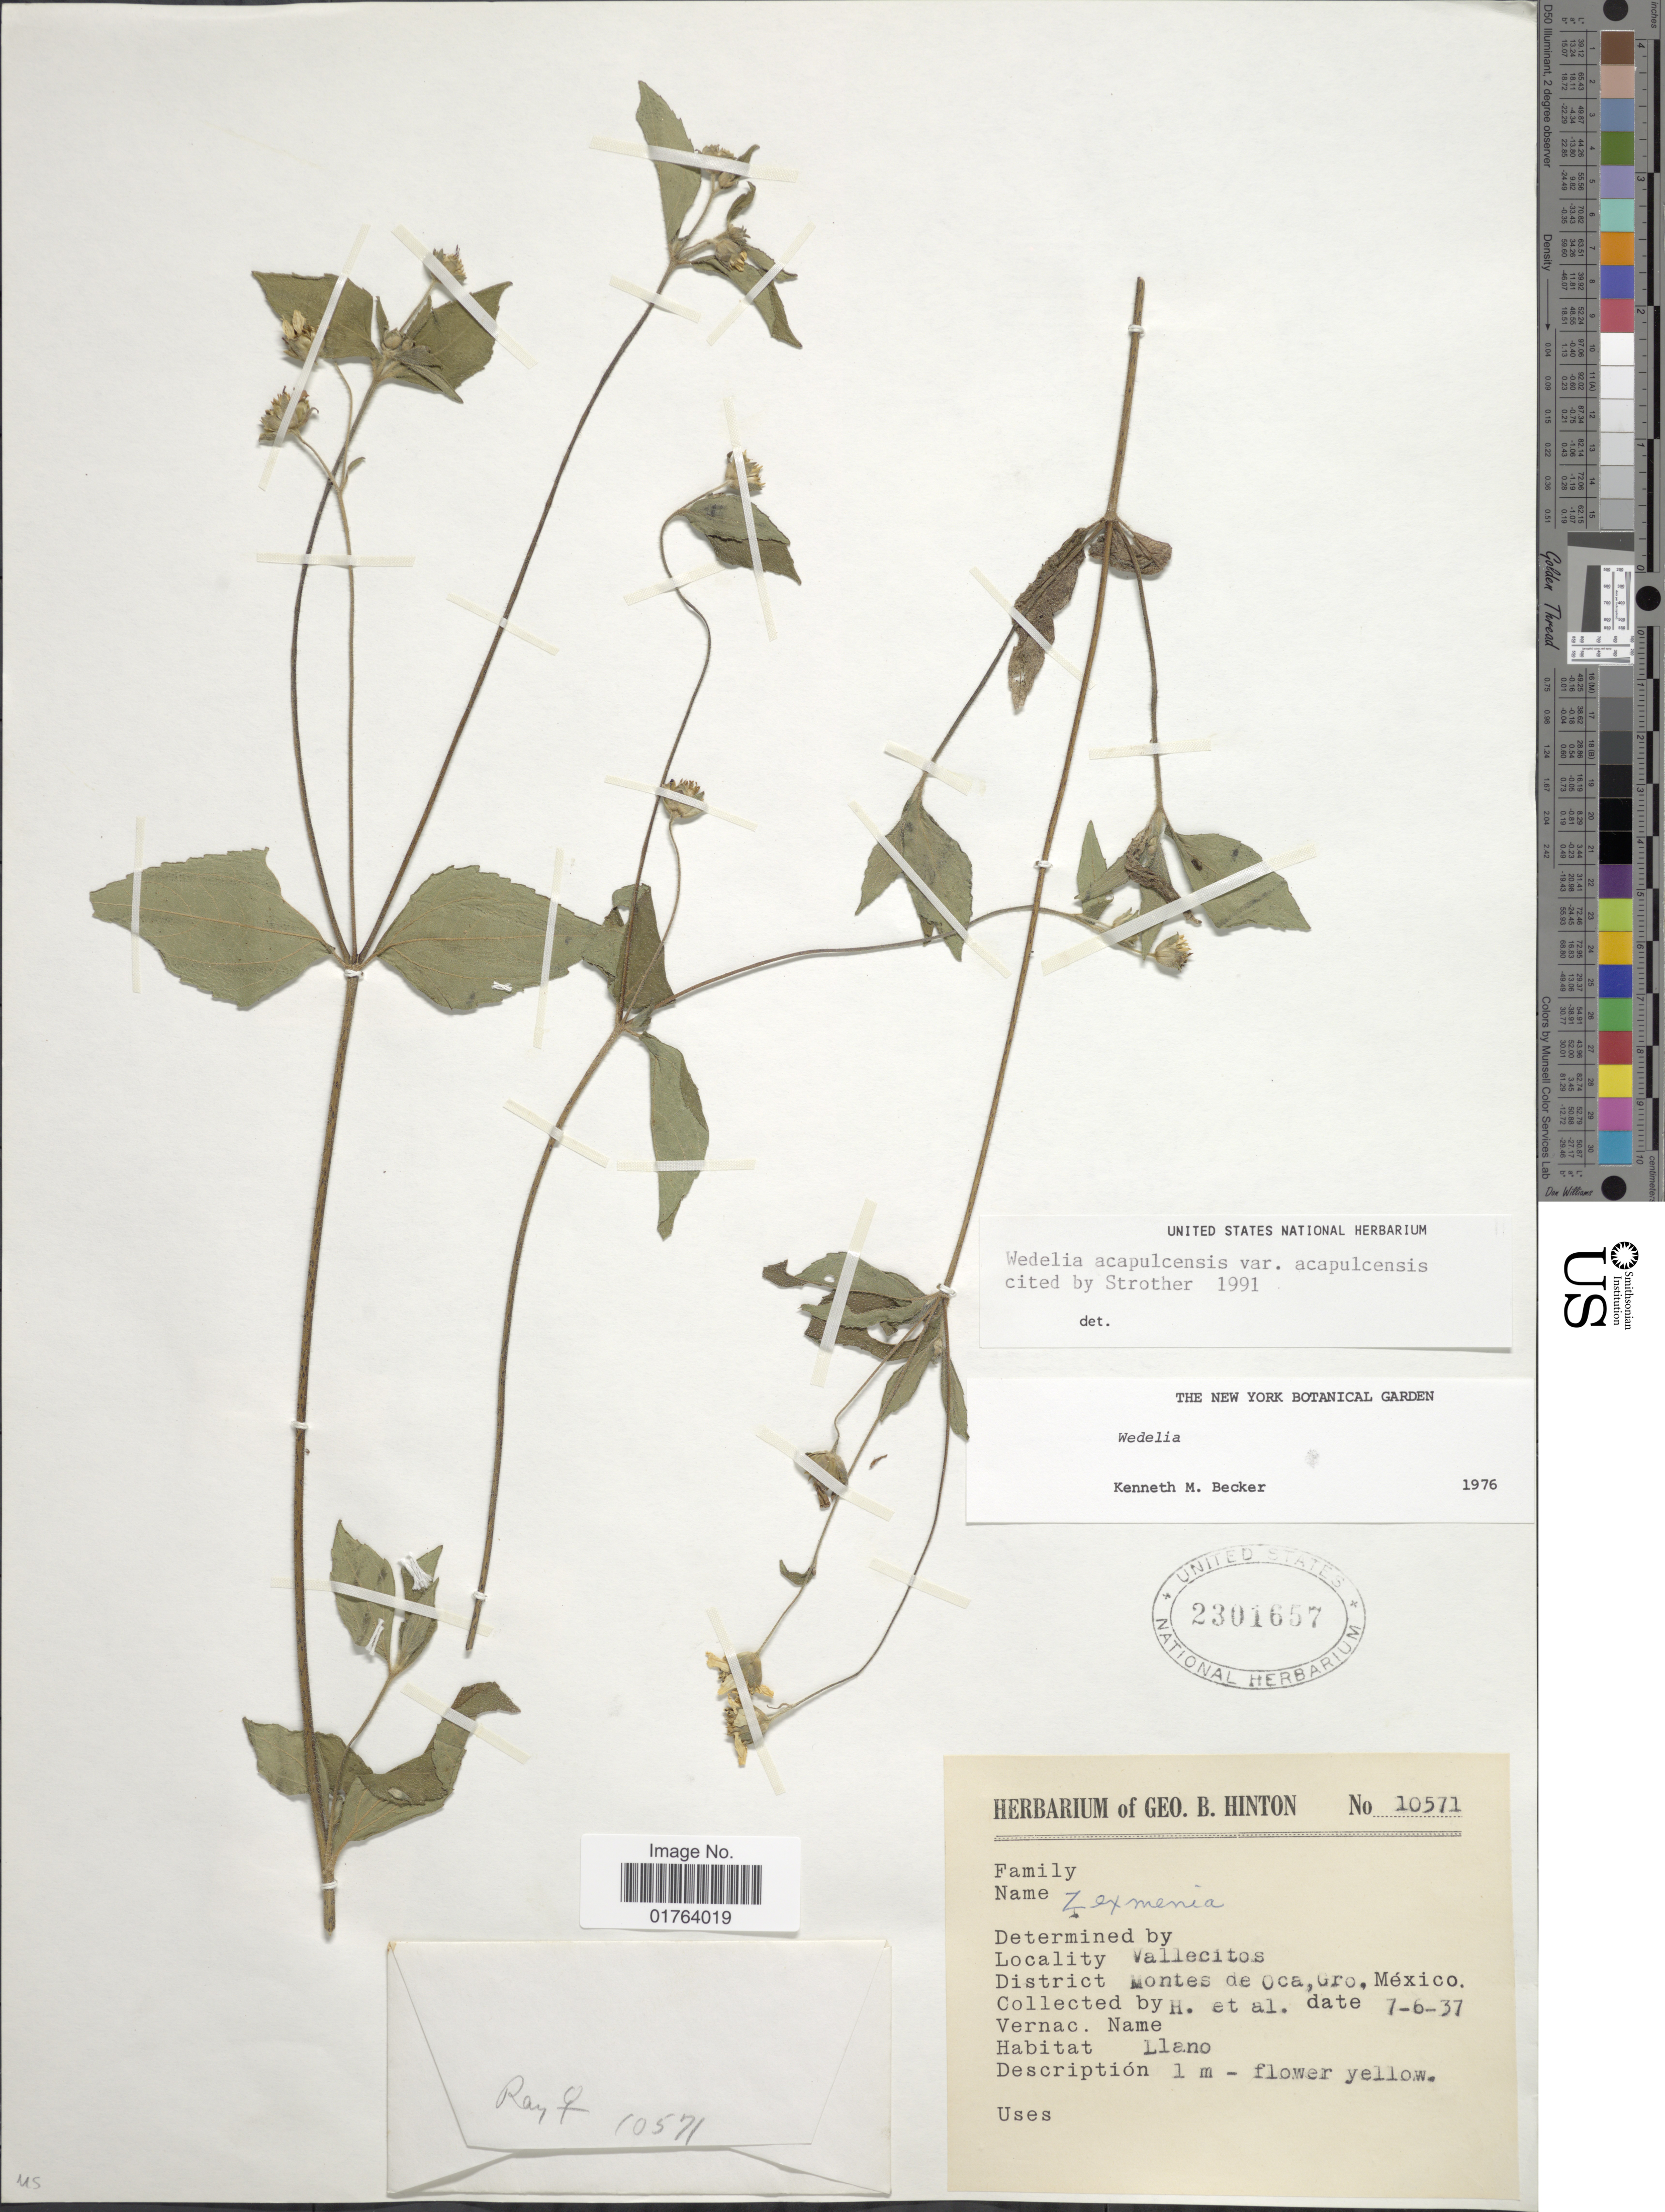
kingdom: Plantae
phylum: Tracheophyta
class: Magnoliopsida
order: Asterales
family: Asteraceae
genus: Wedelia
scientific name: Wedelia acapulcensis var. acapulcensis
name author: Kunth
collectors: G. B. Hinton & et al.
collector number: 10571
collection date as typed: Transcribed d/m/y: 6/7/37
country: Mexico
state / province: Guerrero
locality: Montes de Oca. Gro.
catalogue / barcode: US 2301657